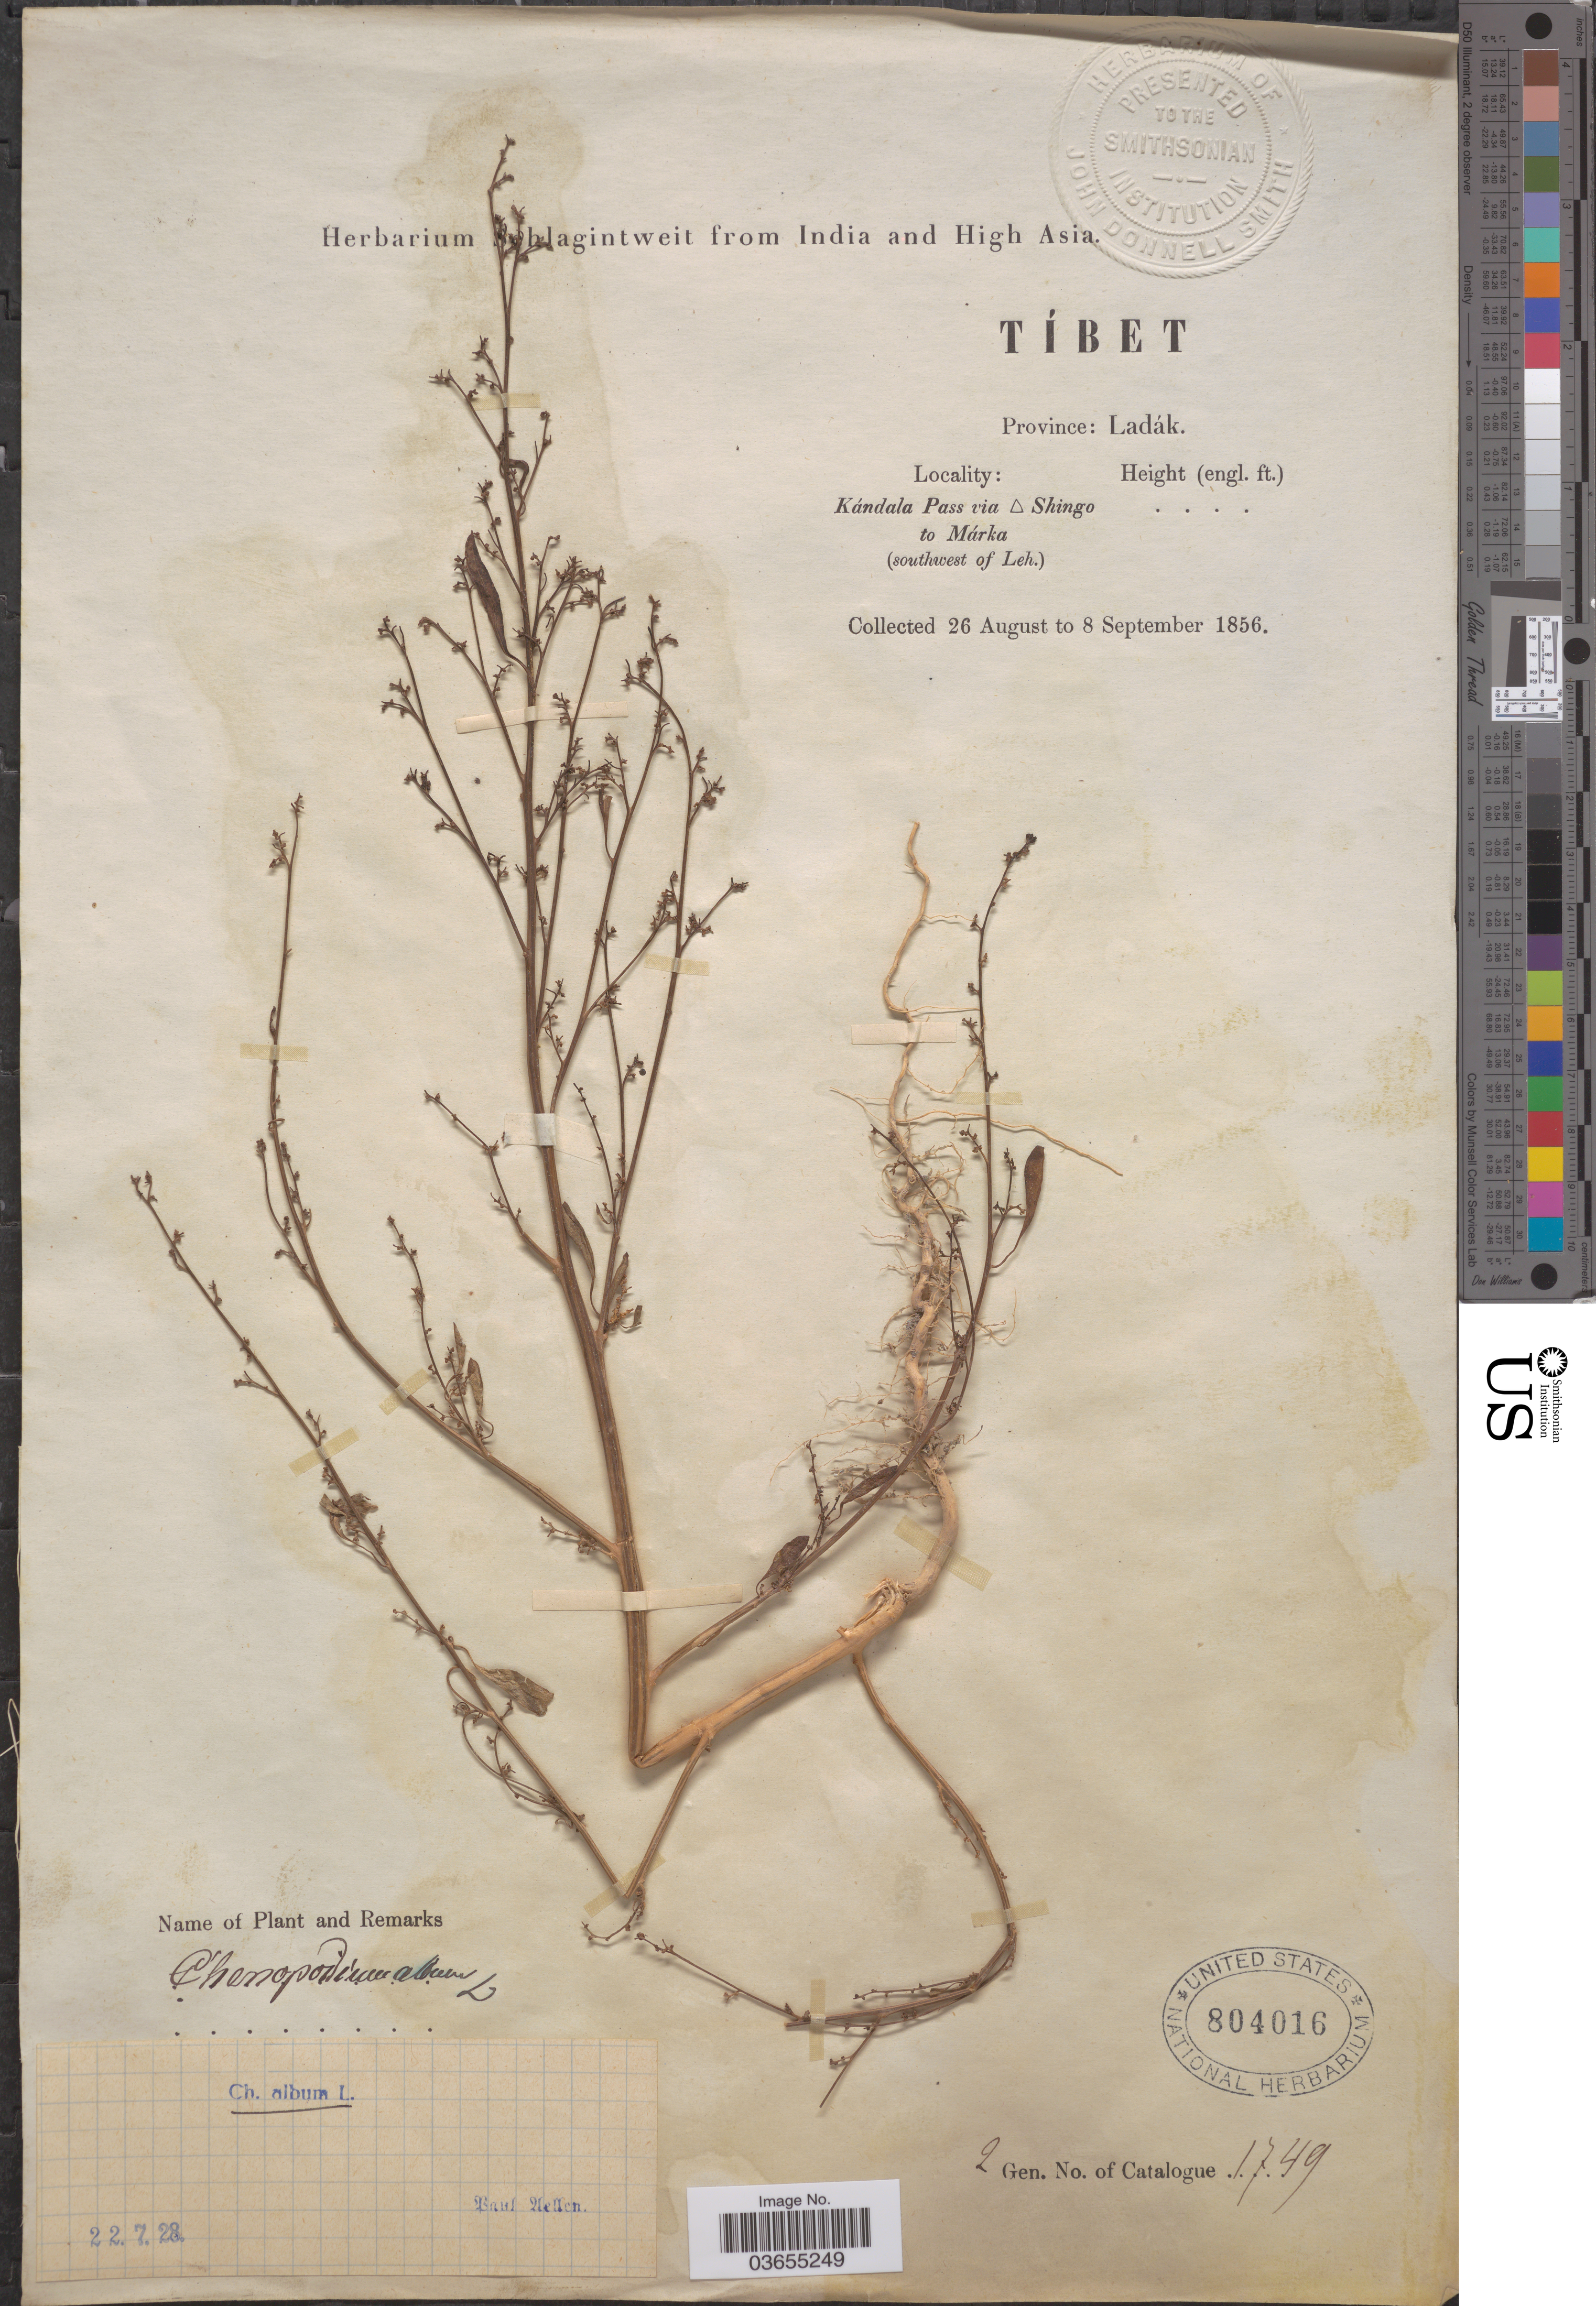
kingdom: Plantae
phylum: Tracheophyta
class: Magnoliopsida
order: Caryophyllales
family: Amaranthaceae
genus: Chenopodium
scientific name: Chenopodium album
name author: L.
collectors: ex herb. Schlagintweit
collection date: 1856-08-26/1856-09-08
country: India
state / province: Ladakh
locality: Tíbet. Province: Ladák. Kándala Pass via Shingo to Márka (southwest of Leh.).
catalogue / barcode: US 804016